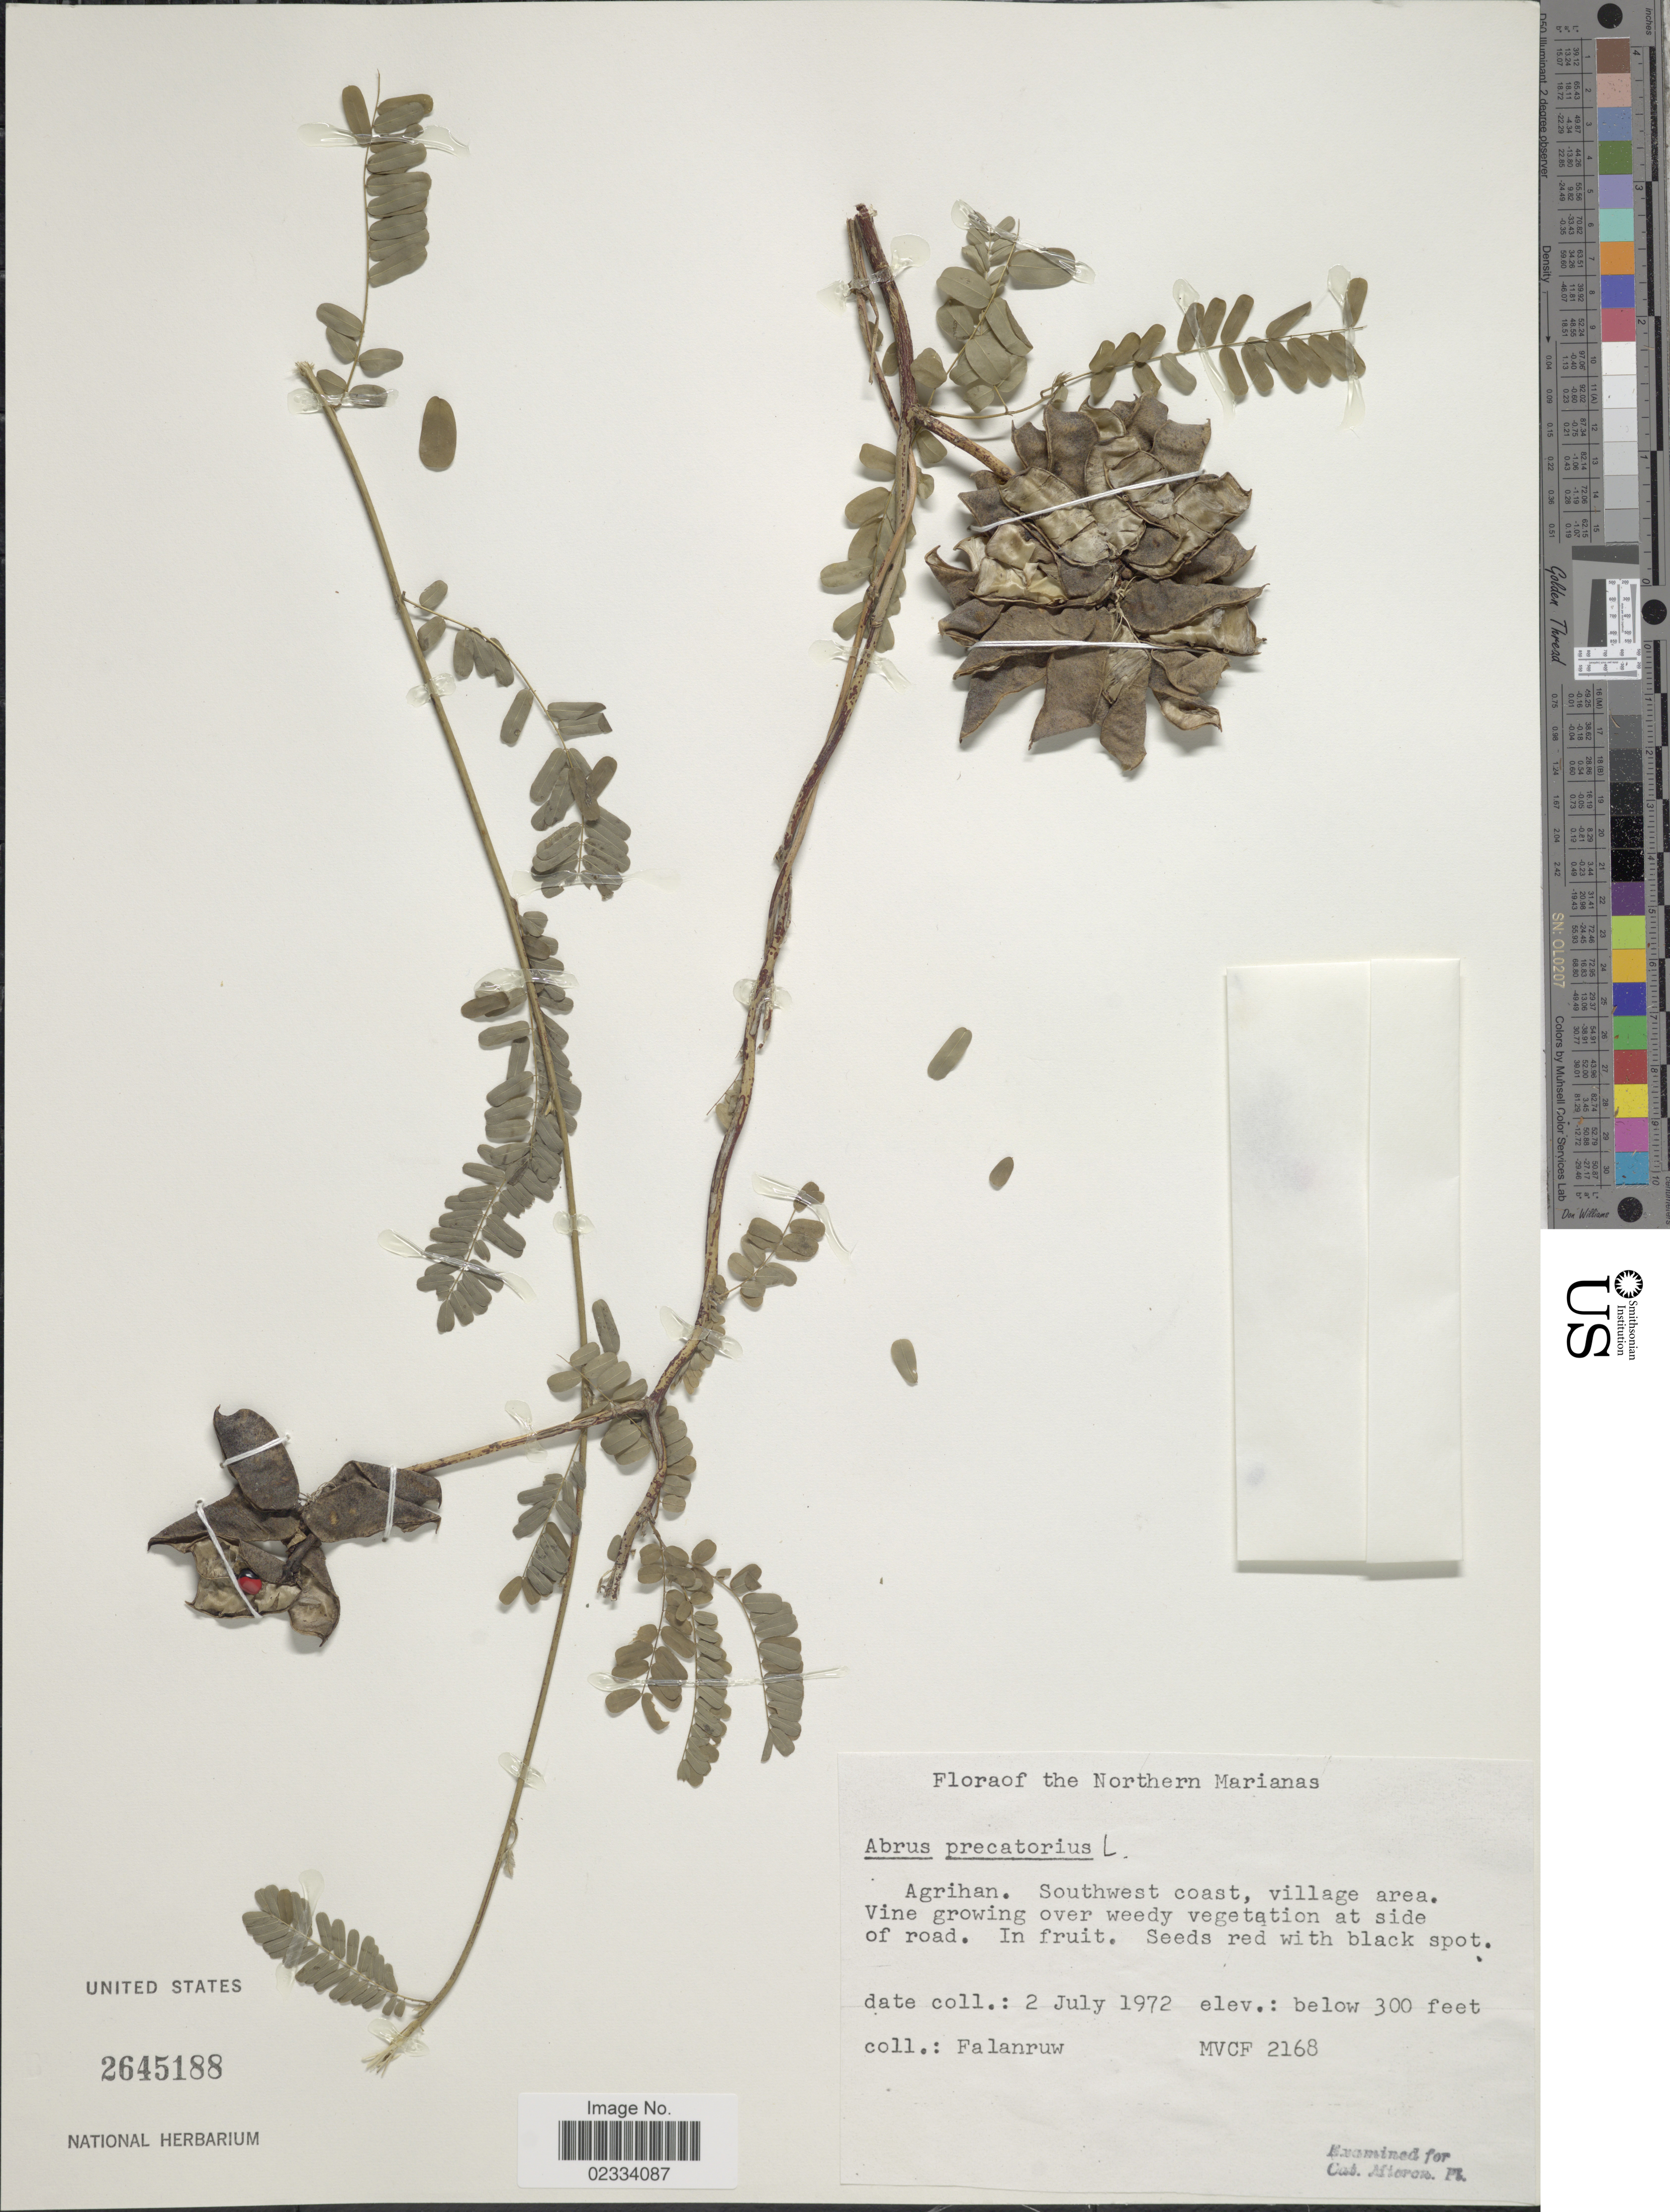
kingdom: Plantae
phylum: Tracheophyta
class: Magnoliopsida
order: Fabales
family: Fabaceae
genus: Abrus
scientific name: Abrus precatorius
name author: L.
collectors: Falanruw, --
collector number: MVCF 2168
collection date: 1972-07-02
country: Northern Mariana Islands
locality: Agrihan. Southwest coast, village area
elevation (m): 91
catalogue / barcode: US 2645188